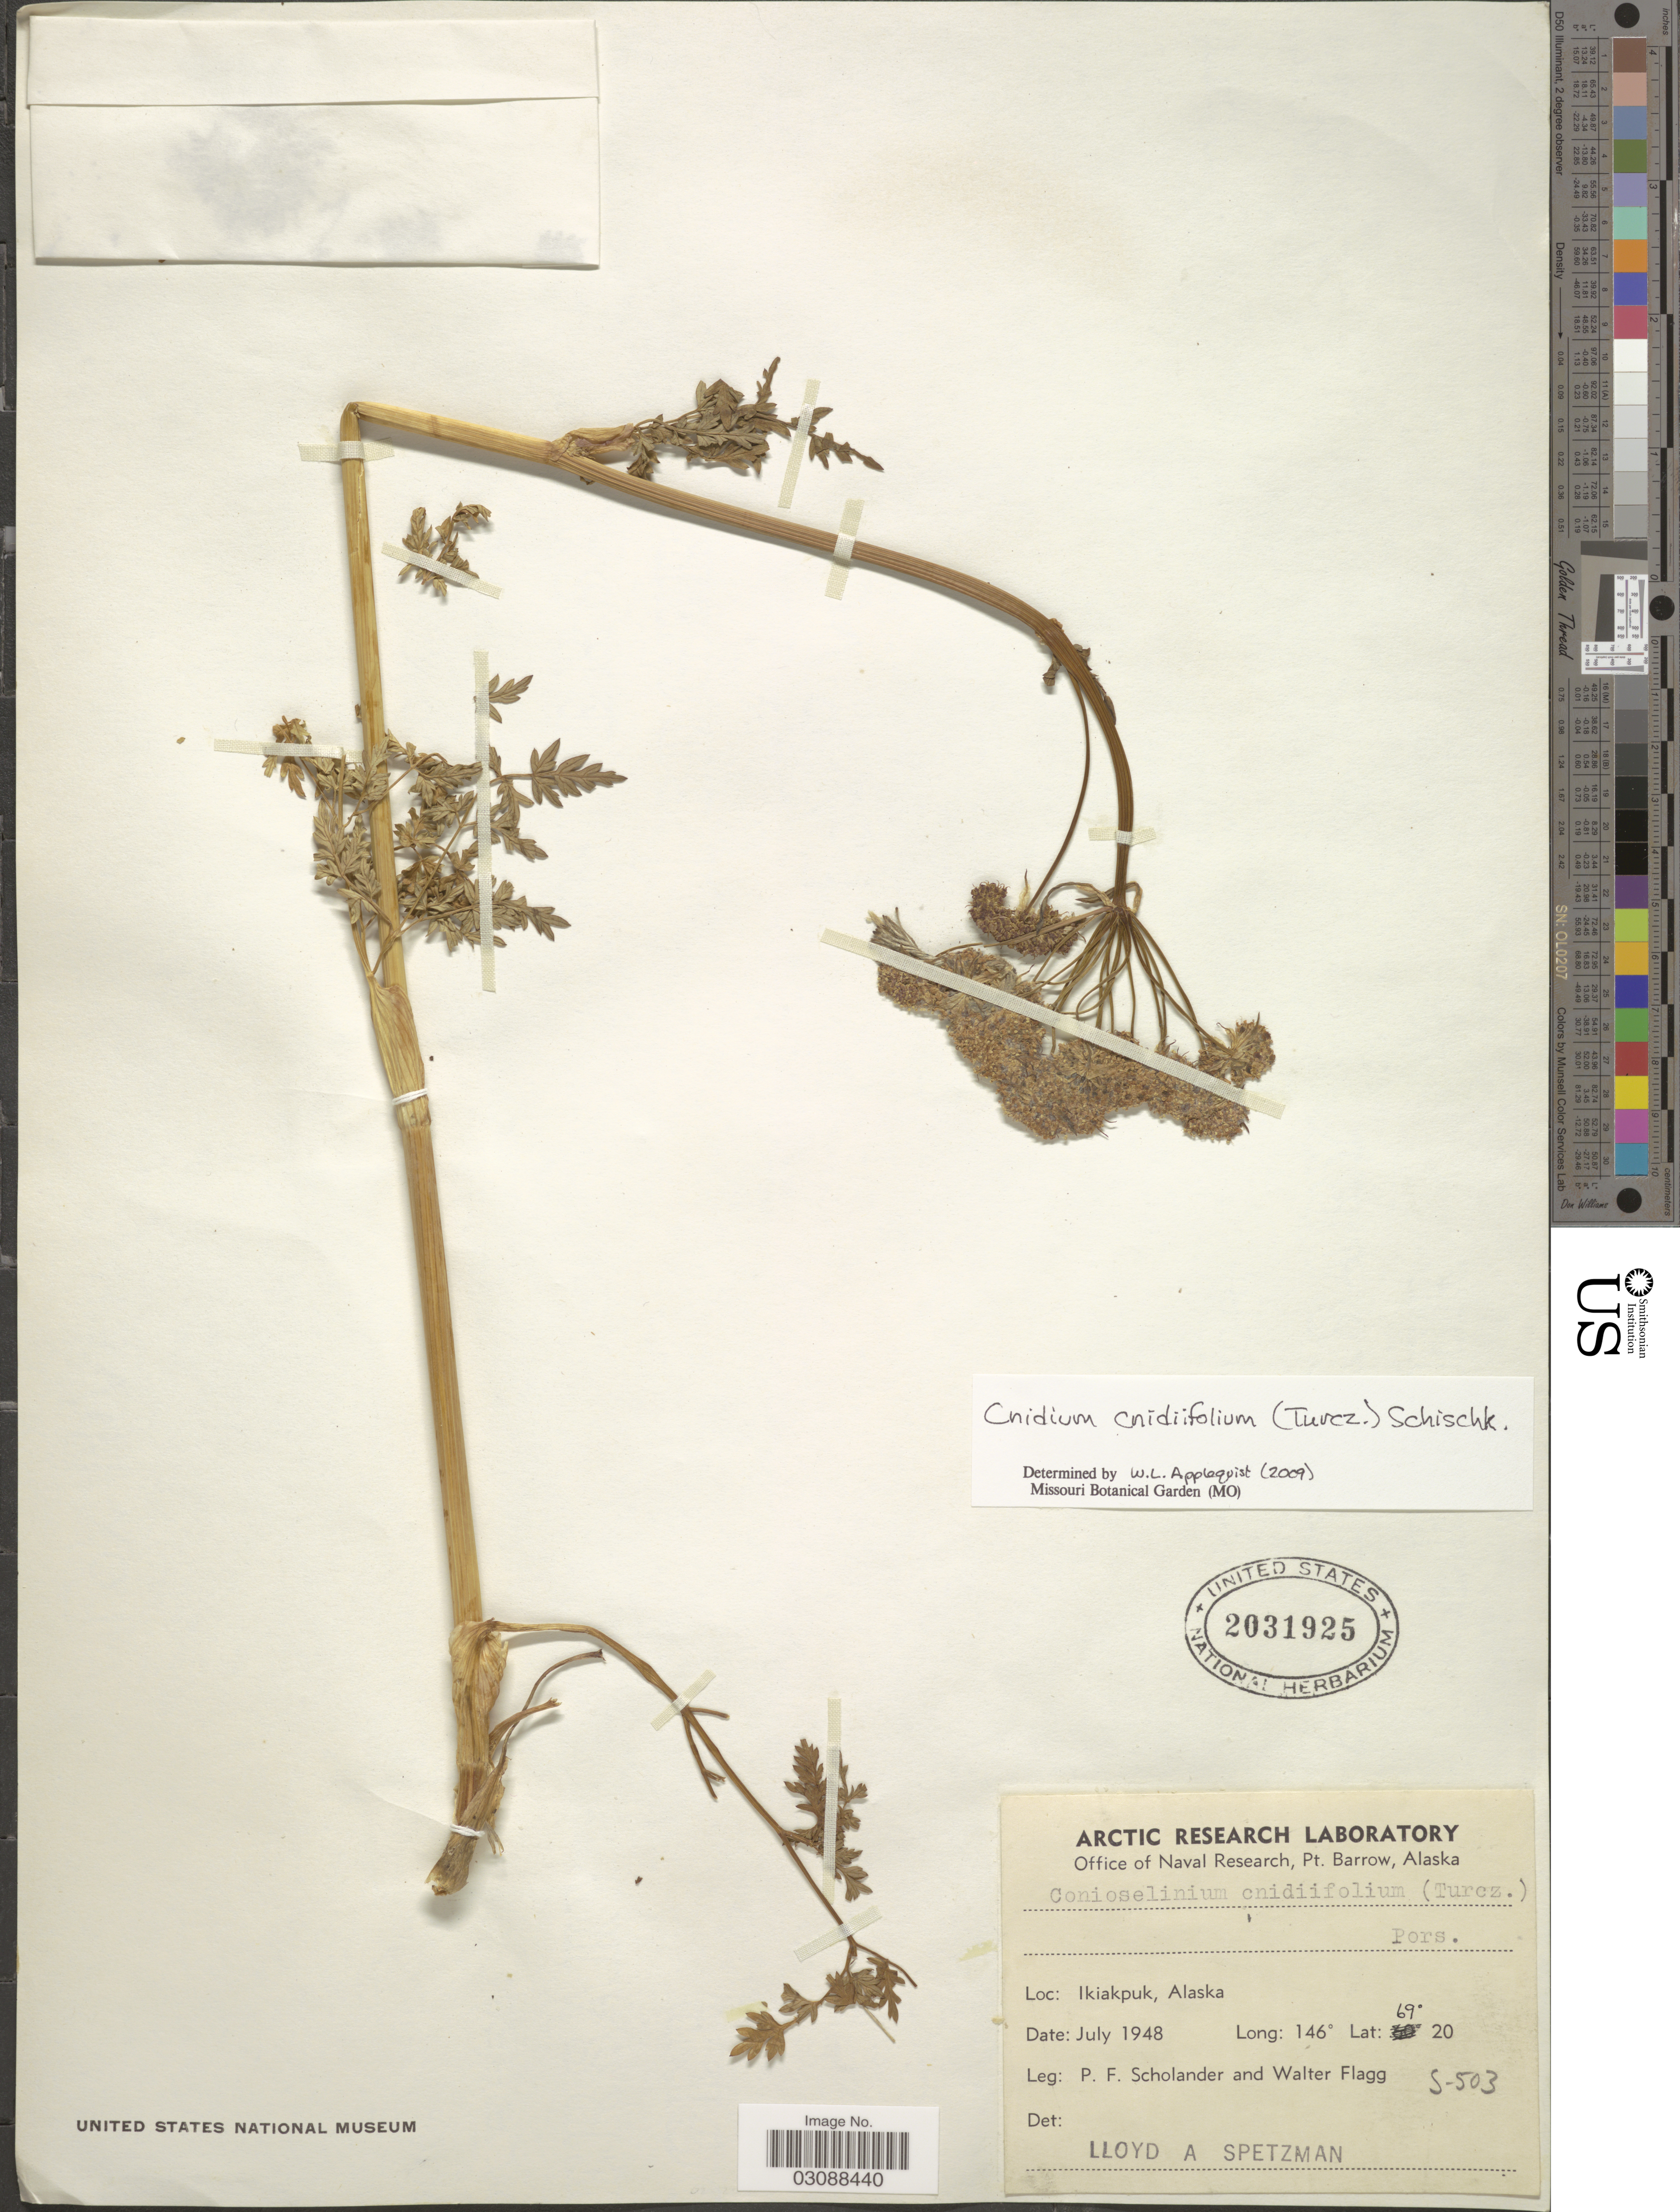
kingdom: Plantae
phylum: Tracheophyta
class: Magnoliopsida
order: Apiales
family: Apiaceae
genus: Cnidium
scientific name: Cnidium cnidiifolium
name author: (Turcz.) Schischk.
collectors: P. Scholander & W. Flagg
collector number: S-503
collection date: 1948-07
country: United States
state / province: Alaska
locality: Ikiakpuk.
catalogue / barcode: US 2031925